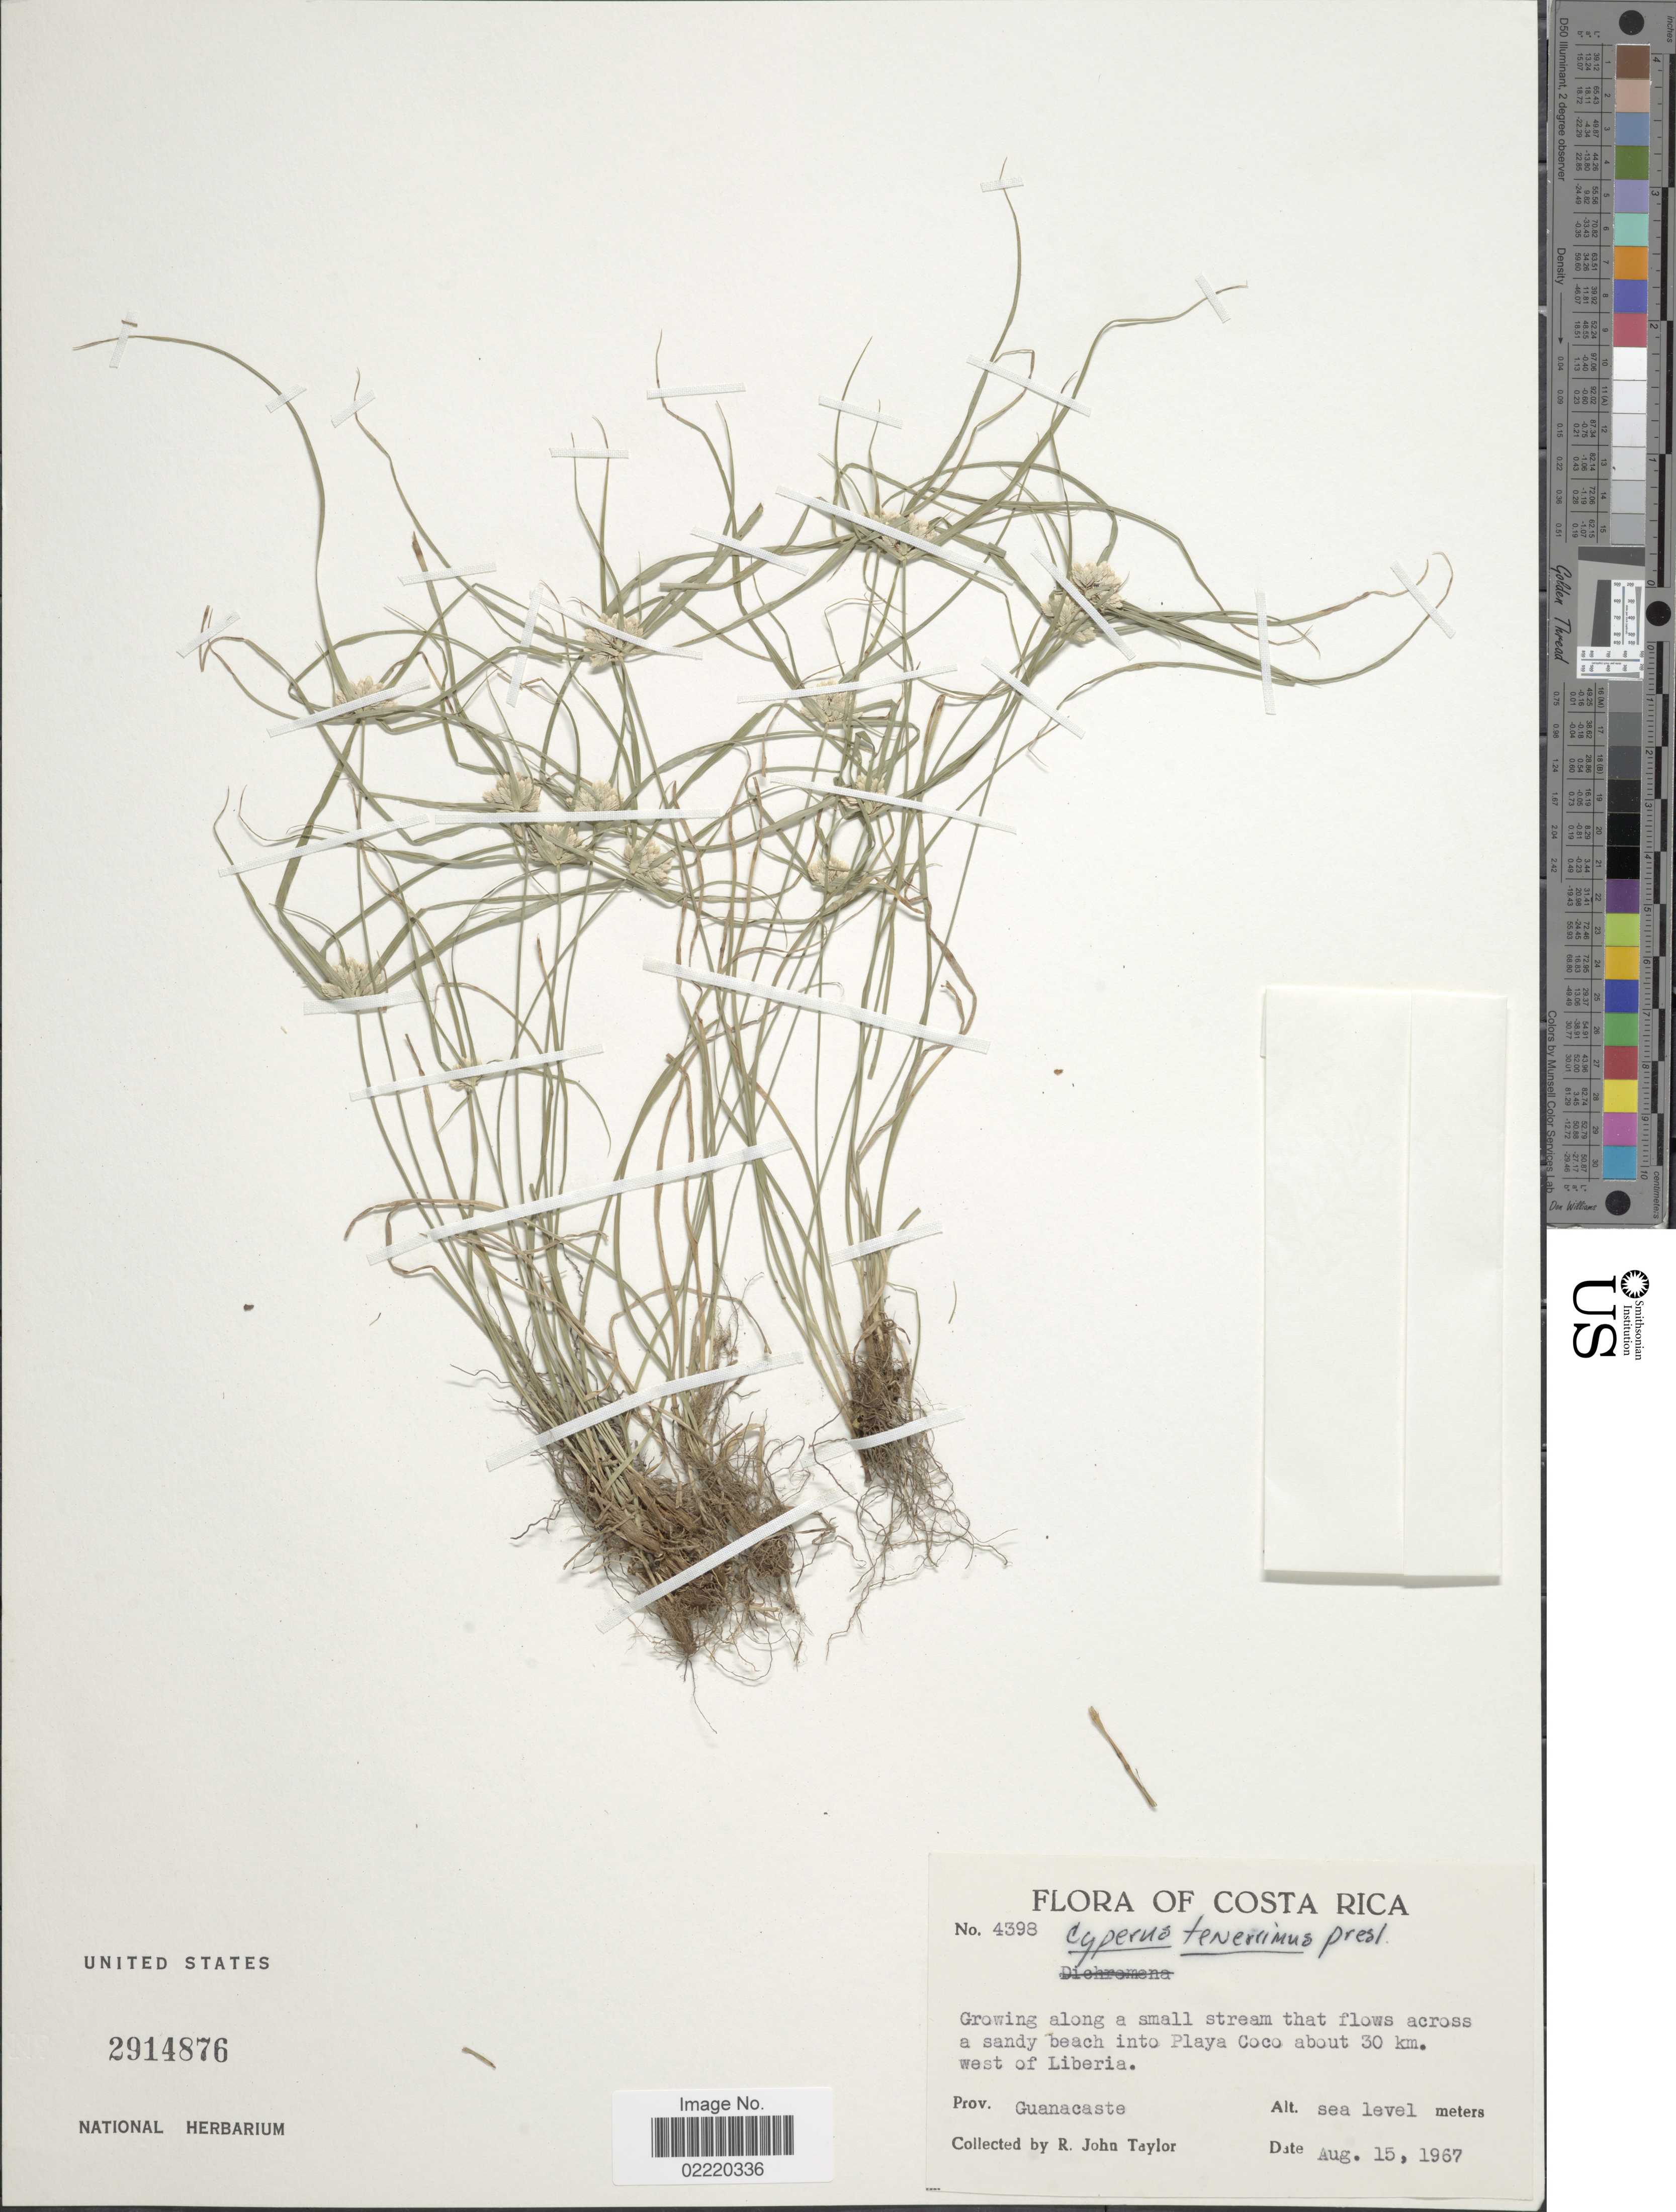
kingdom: Plantae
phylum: Tracheophyta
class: Liliopsida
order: Poales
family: Cyperaceae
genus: Cyperus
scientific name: Cyperus tenerrimus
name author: J. Presl & C. Presl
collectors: R. J. Taylor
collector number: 4398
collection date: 1967-08-15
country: Costa Rica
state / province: Guanacaste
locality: Along a small stream that flows across a sandy beach into Playa Coco about 30 km. west of Liberia.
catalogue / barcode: US 2914876